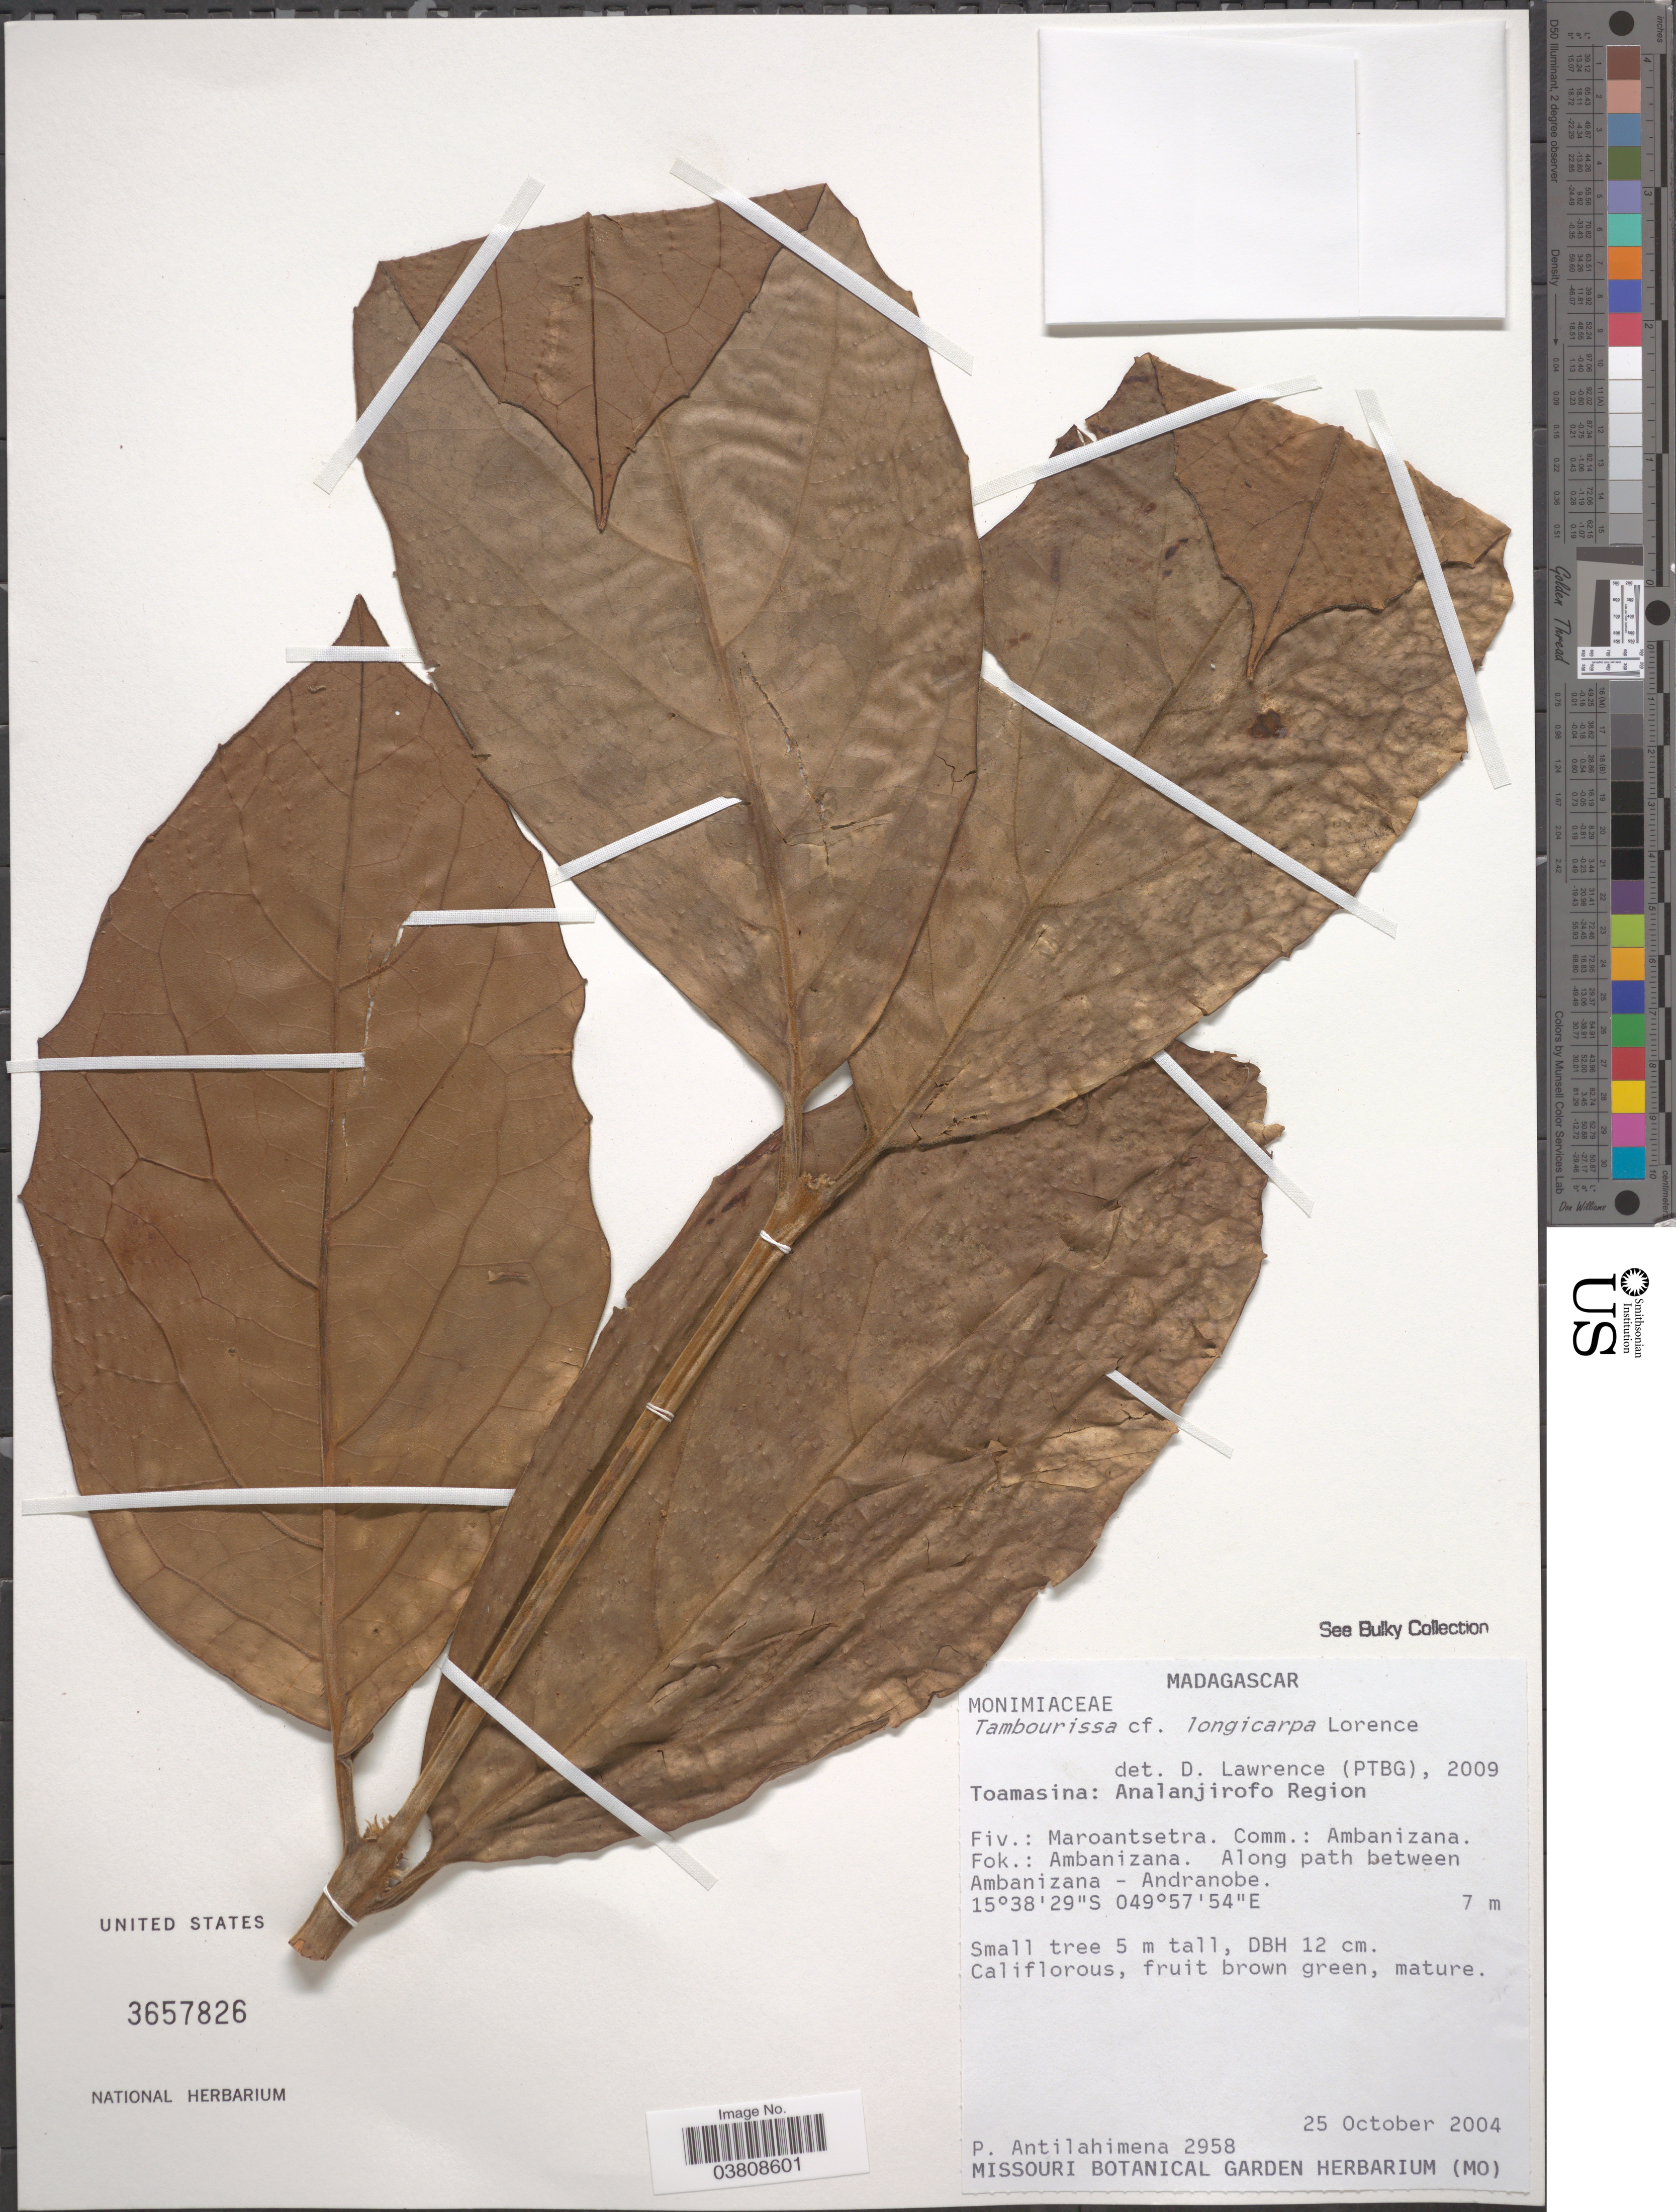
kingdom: Plantae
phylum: Tracheophyta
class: Magnoliopsida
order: Laurales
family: Monimiaceae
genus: Tambourissa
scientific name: Tambourissa longicarpa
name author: Lorence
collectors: P. Antilahimena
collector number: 2958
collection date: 2004-10-25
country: Madagascar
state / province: Analanjirofo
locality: Analanjirofo Region. Fiv.: Maroantsetra. Comm.: Ambanizana. Fok.: Ambanizana. Along path between Ambanizana- Andranobe.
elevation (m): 7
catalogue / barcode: US 3657826